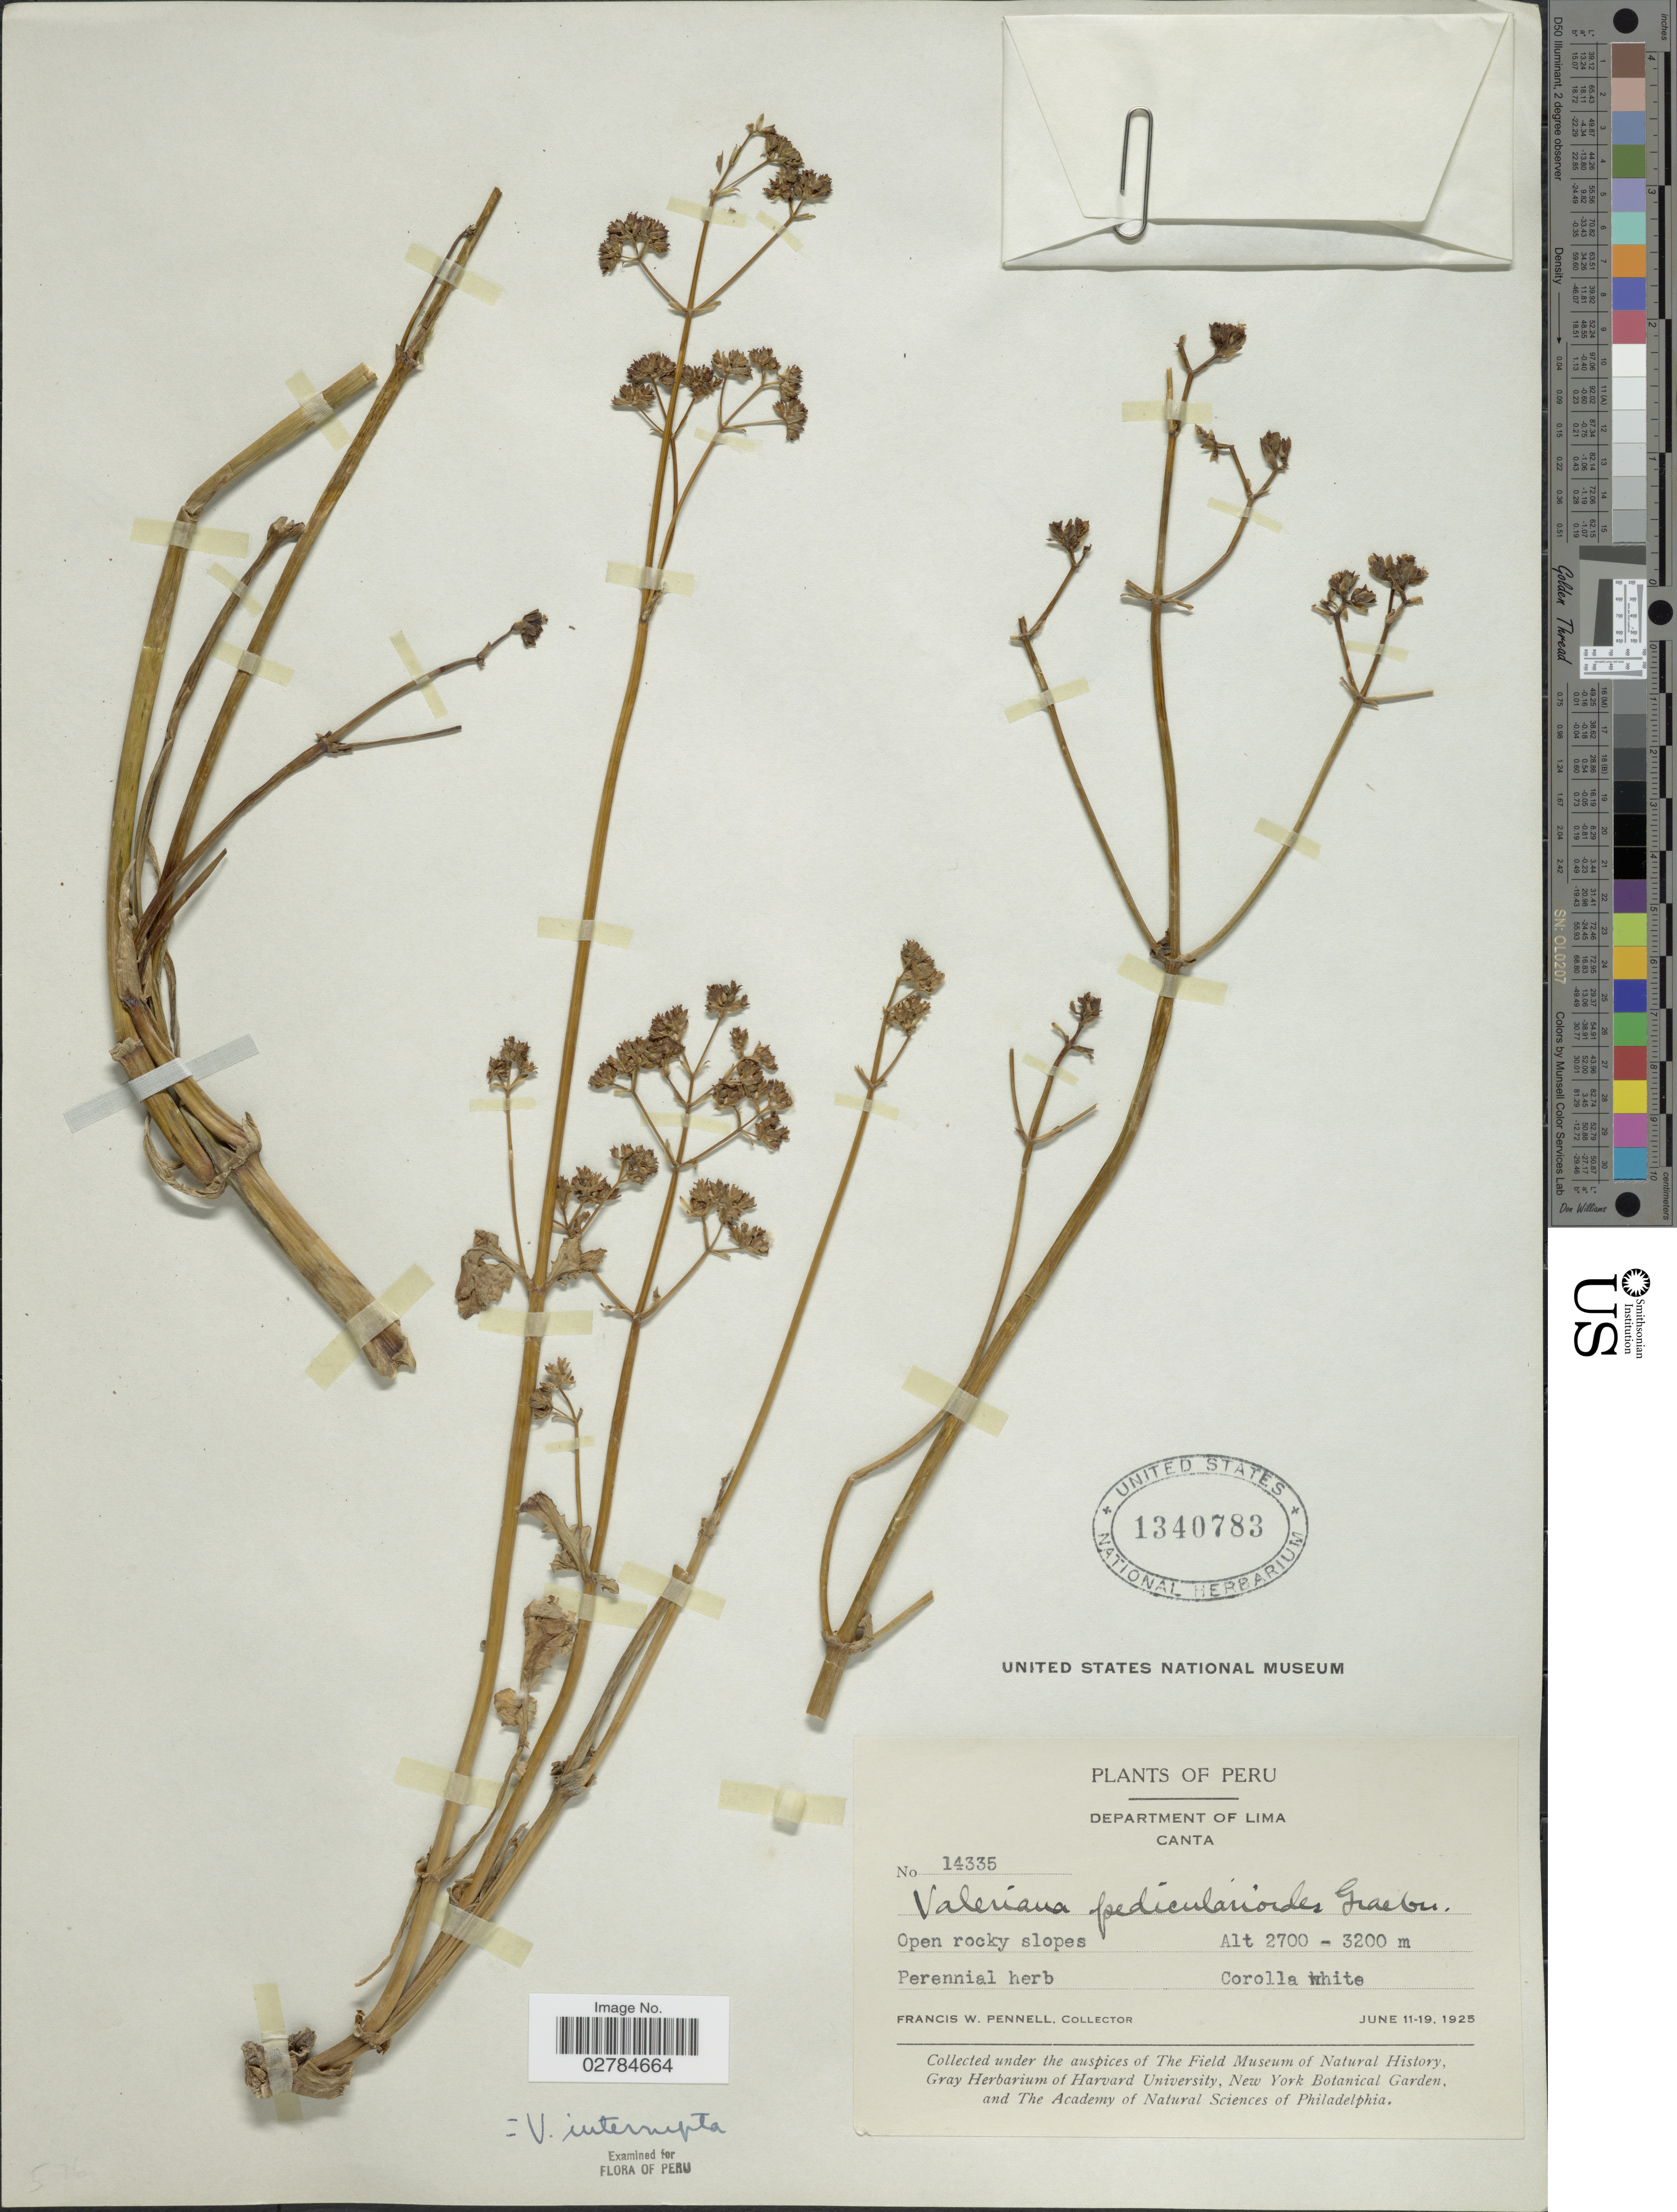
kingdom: Plantae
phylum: Tracheophyta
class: Magnoliopsida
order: Dipsacales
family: Caprifoliaceae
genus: Valeriana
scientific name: Valeriana interrupta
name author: Ruiz & Pav.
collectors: F. W. Pennell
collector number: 14335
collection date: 1925-06-11/1925-06-19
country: Peru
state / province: Lima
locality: Department of Lima. Canta.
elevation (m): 2700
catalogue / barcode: US 1340783